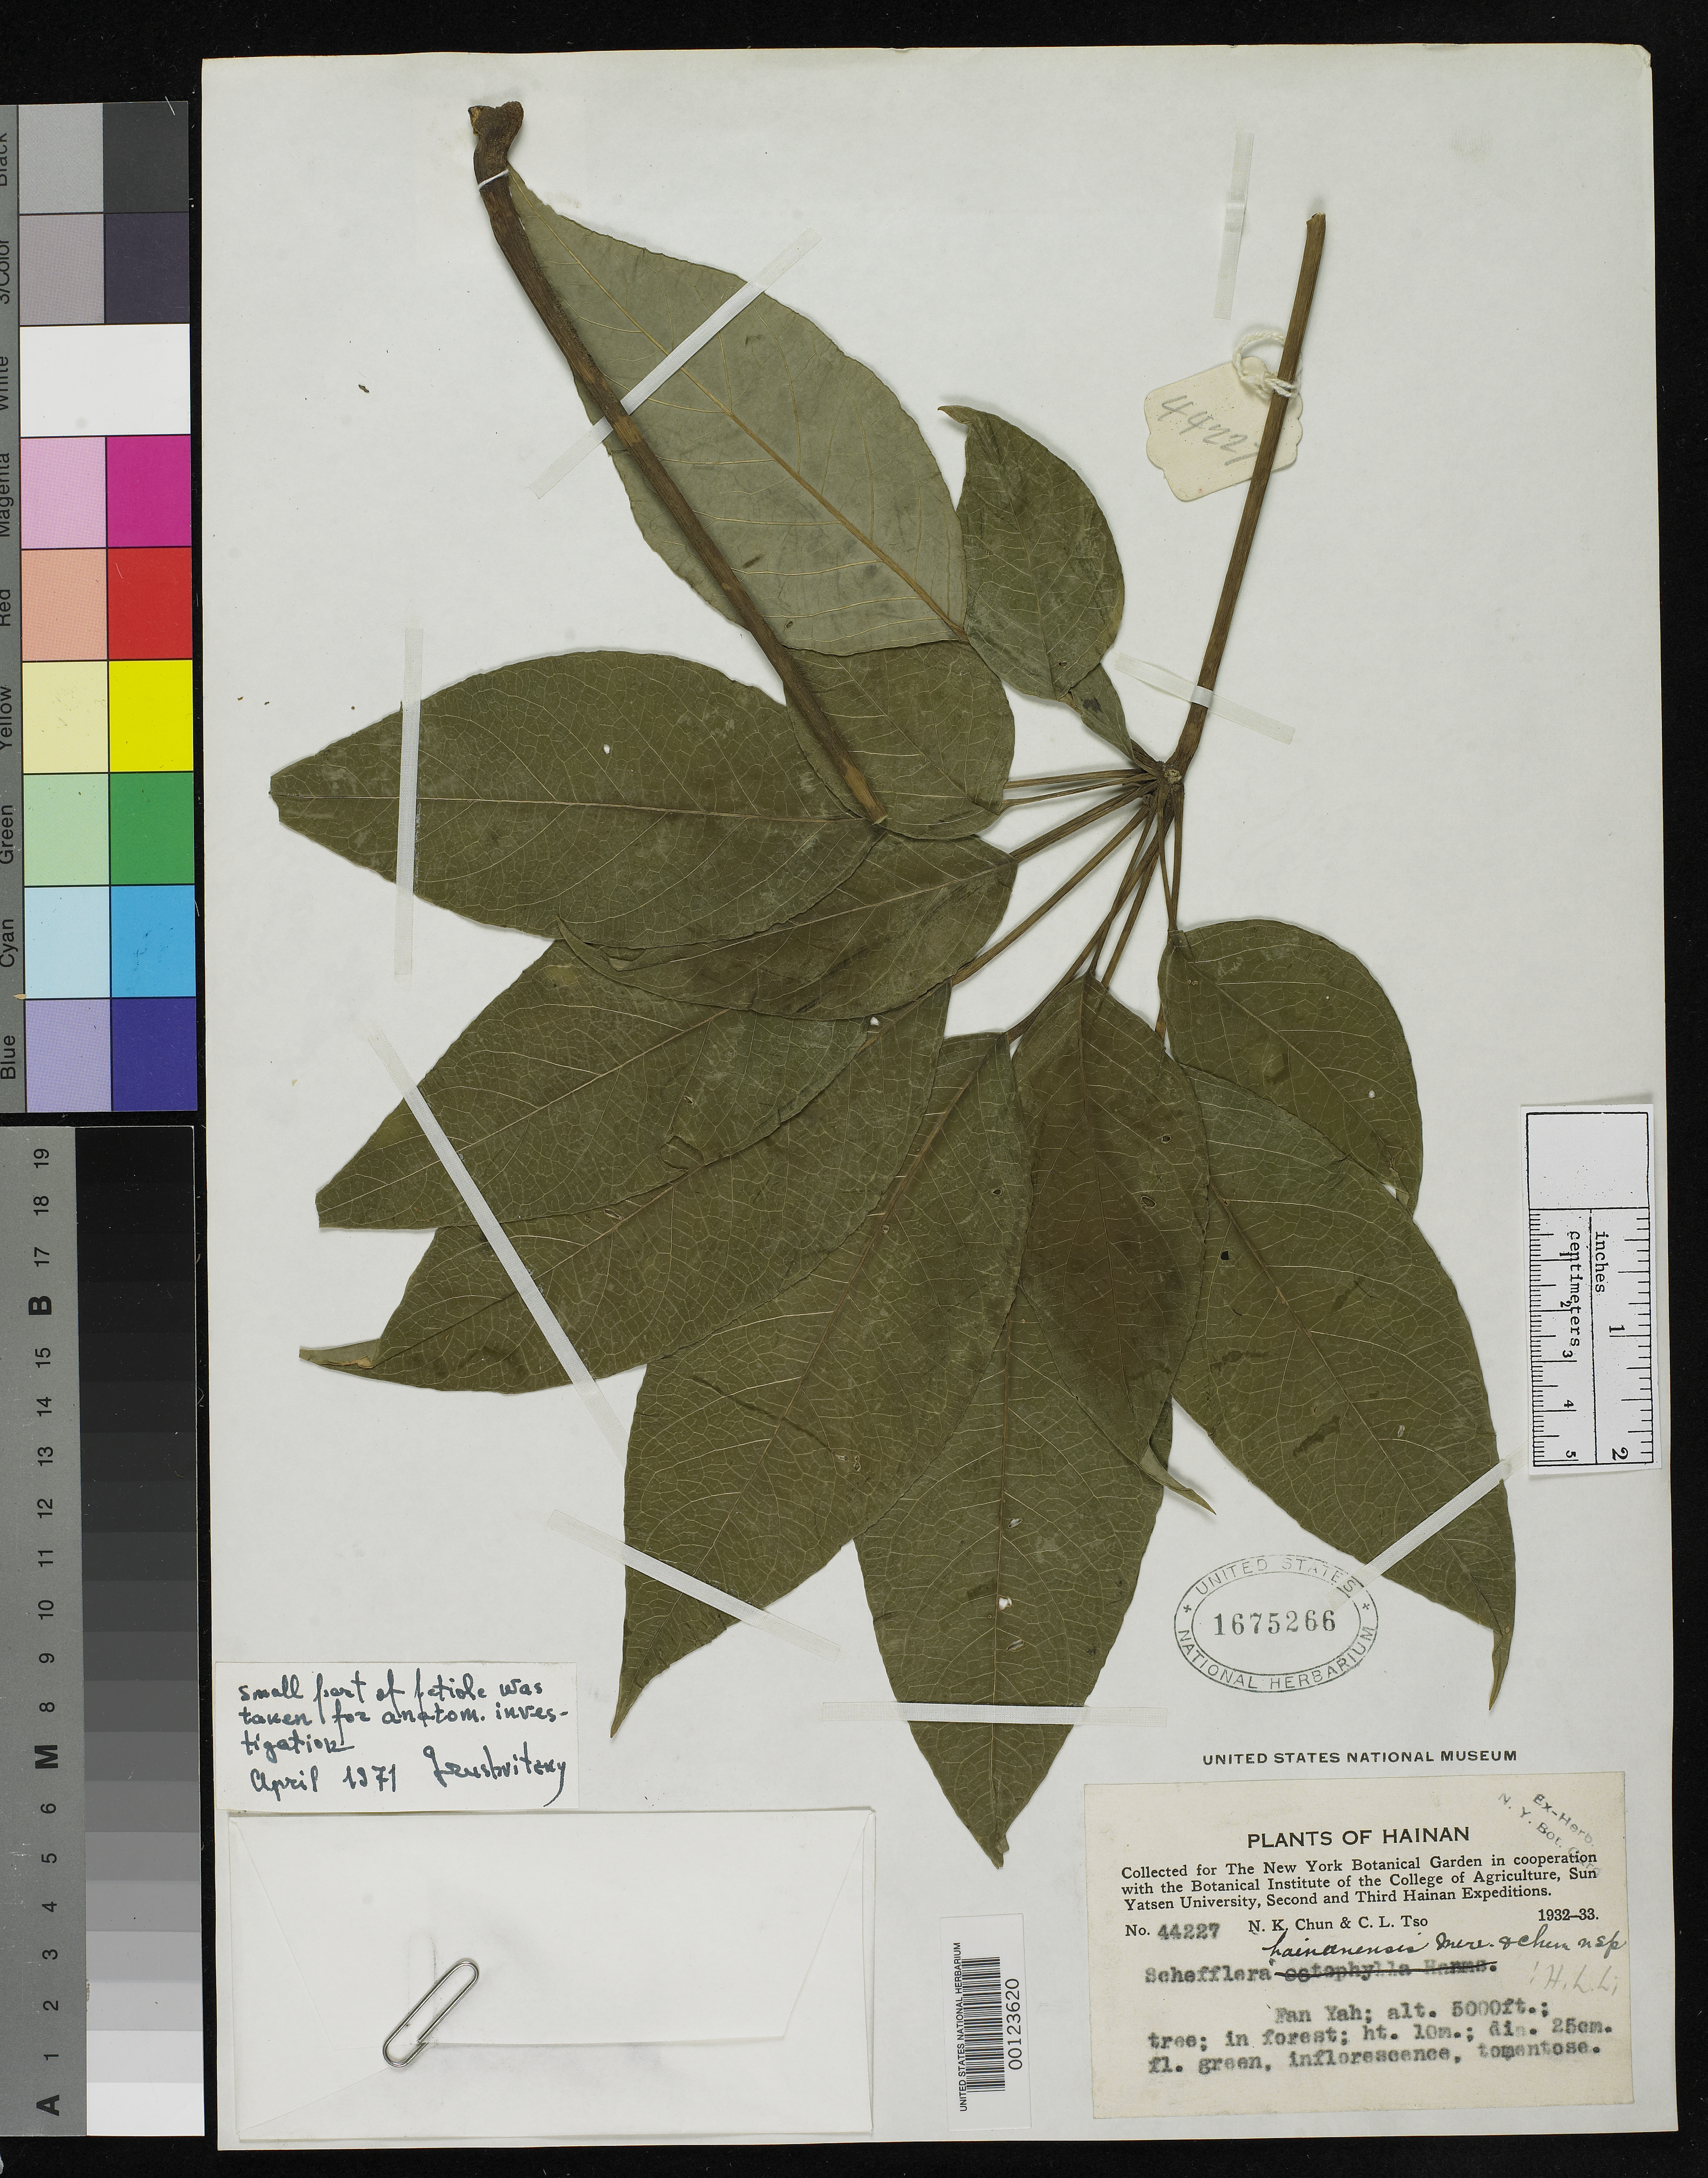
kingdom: Plantae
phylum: Tracheophyta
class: Magnoliopsida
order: Apiales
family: Araliaceae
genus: Schefflera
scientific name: Schefflera hainanensis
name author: Merr. & Chun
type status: Isotype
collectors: N. K. Chun & C. Tso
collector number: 44227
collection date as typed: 30 Oct 1932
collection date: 1932-10-30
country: China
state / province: Hainan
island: Hainan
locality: Fanya, Ngchi Ling.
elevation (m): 1500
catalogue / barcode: US 1675266